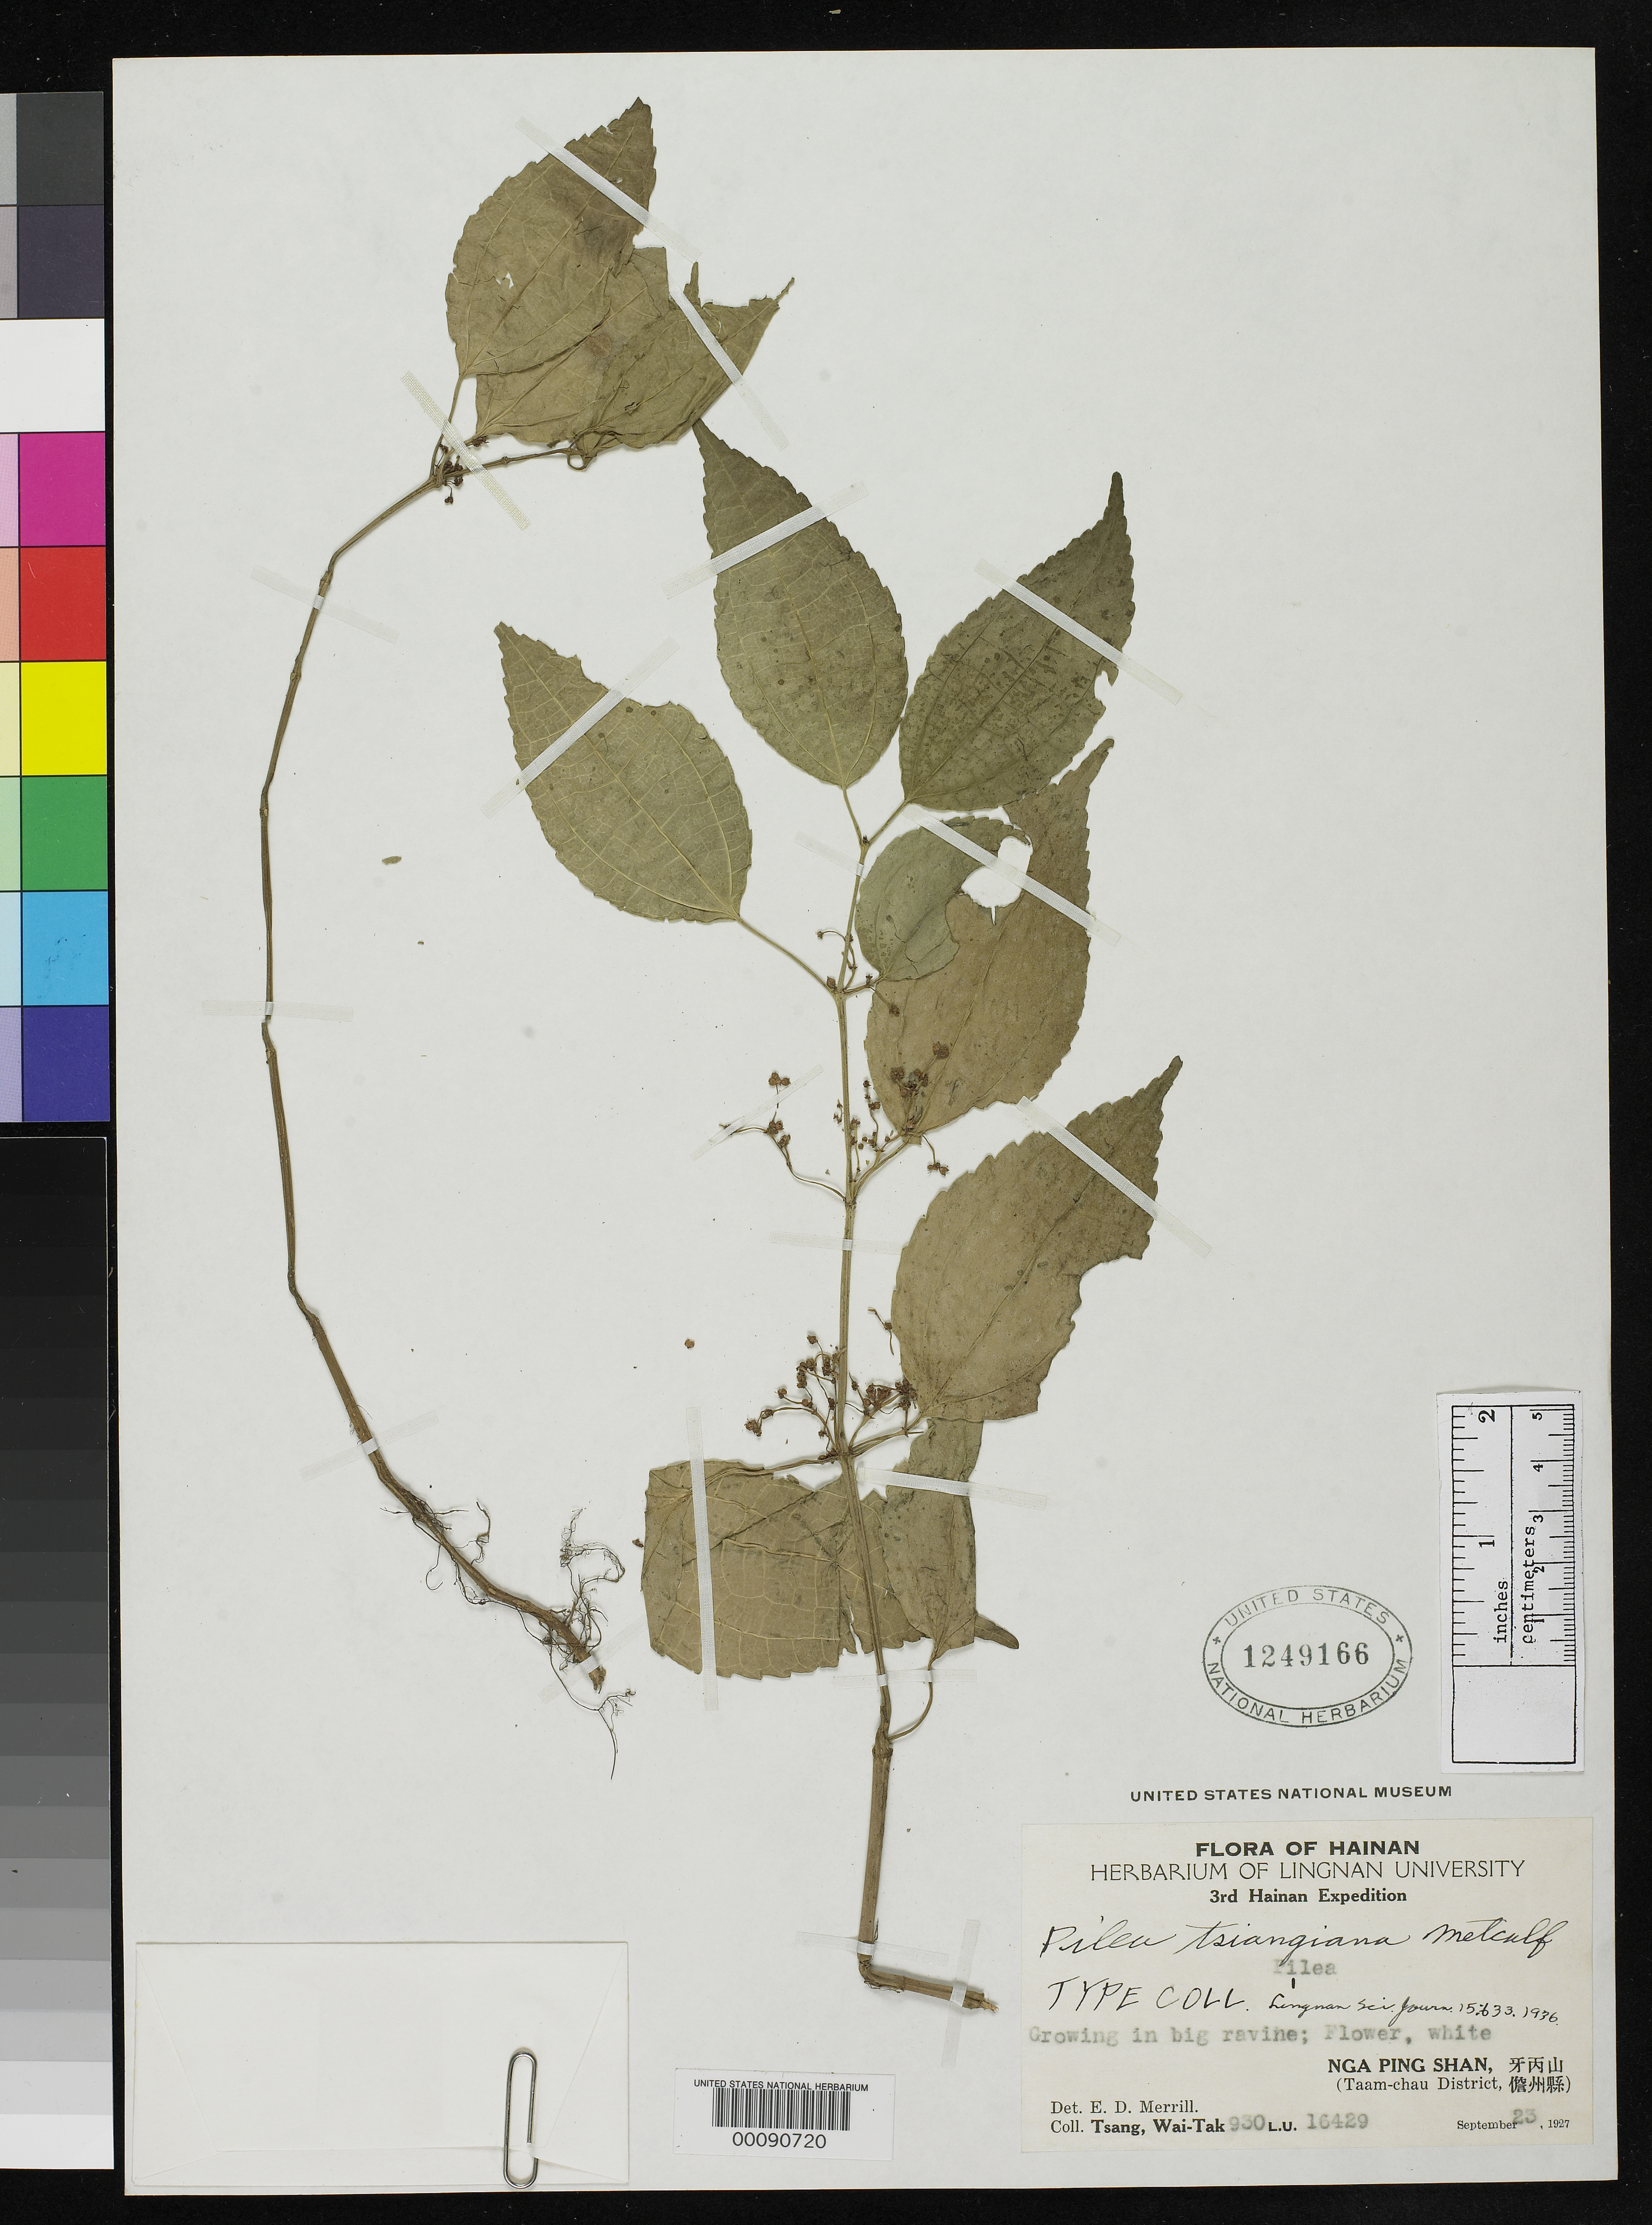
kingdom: Plantae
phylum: Tracheophyta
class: Magnoliopsida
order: Rosales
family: Urticaceae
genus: Pilea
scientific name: Pilea tsiangiana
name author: F.P. Metcalf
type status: Isotype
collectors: W. T. Tsang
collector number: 16429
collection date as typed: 23 Sep 1927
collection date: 1927-09-23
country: China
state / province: Hainan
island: Hainan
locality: Taam-chau Dist., Nga Ping Shan.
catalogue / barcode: US 1249166